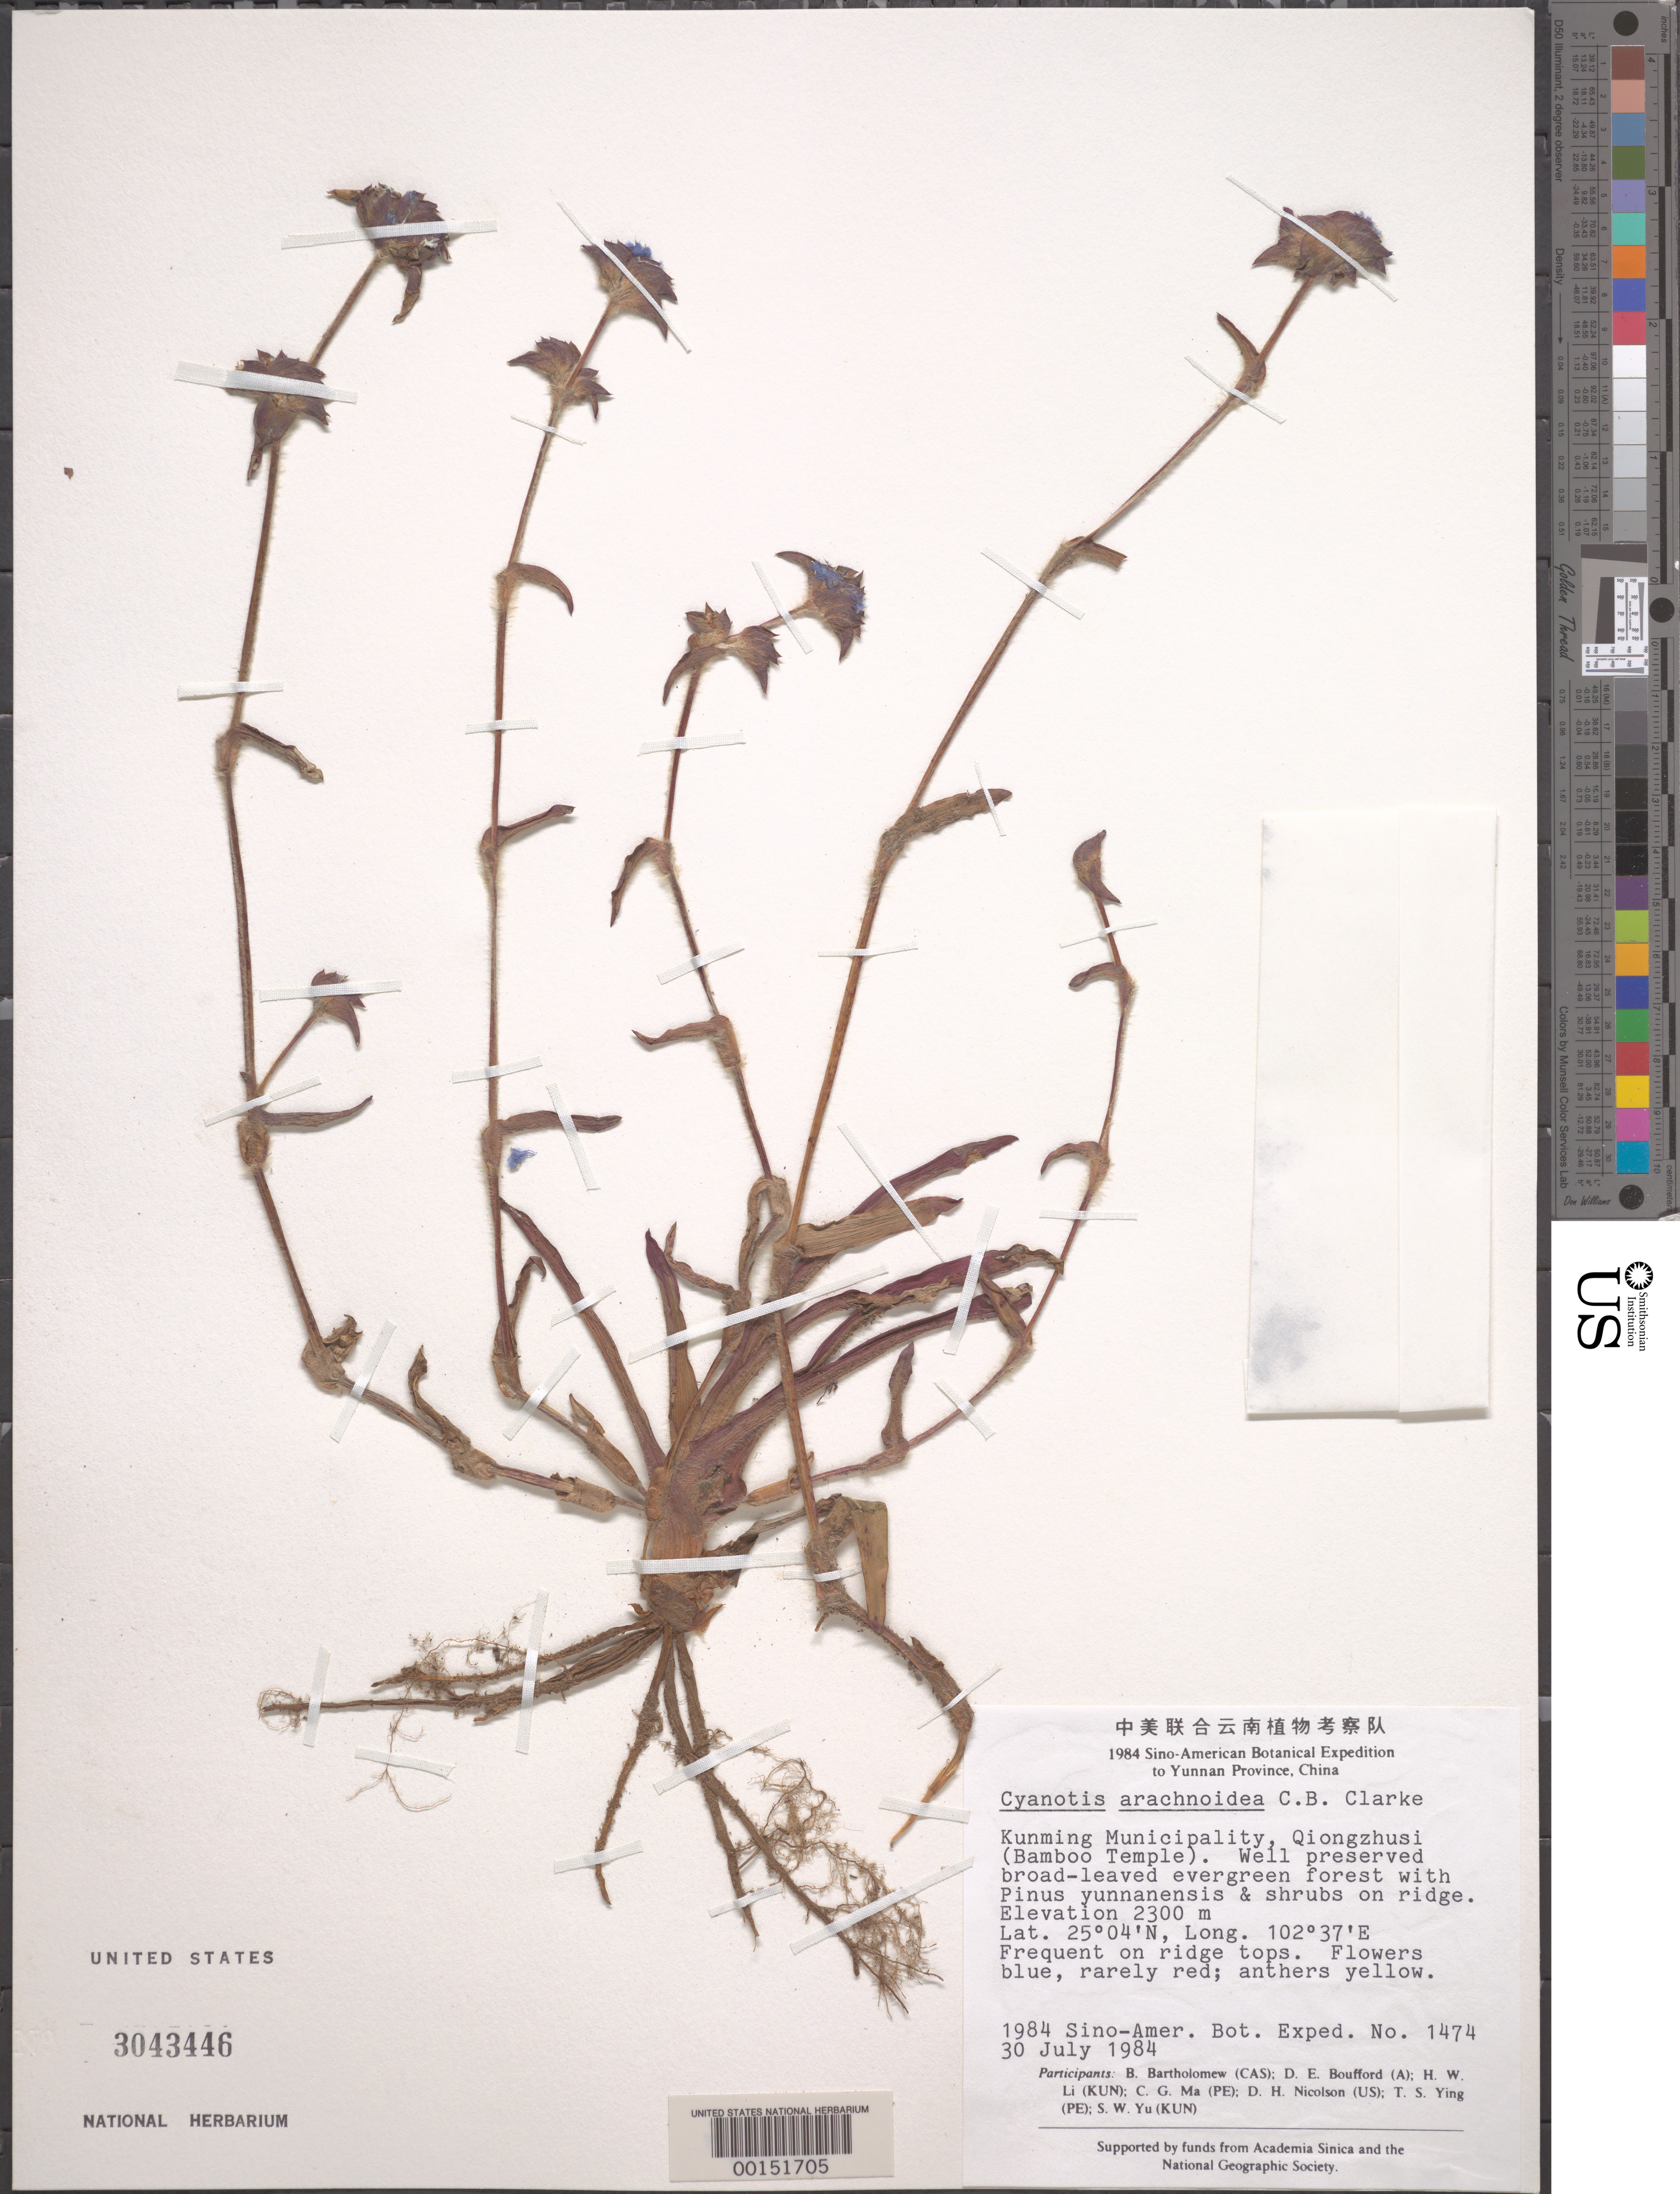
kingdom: Plantae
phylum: Tracheophyta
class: Liliopsida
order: Commelinales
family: Commelinaceae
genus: Cyanotis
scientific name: Cyanotis arachnoidea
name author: C.B. Clarke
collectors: Sino-Amer. Bot. Exped. 1984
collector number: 1474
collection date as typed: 30 Jul 1984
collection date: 1984-07-30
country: China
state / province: Yunnan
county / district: Kunming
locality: Qiongzhusi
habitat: Well preserved evergreen forest, ridge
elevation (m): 2300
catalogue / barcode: US 3043446